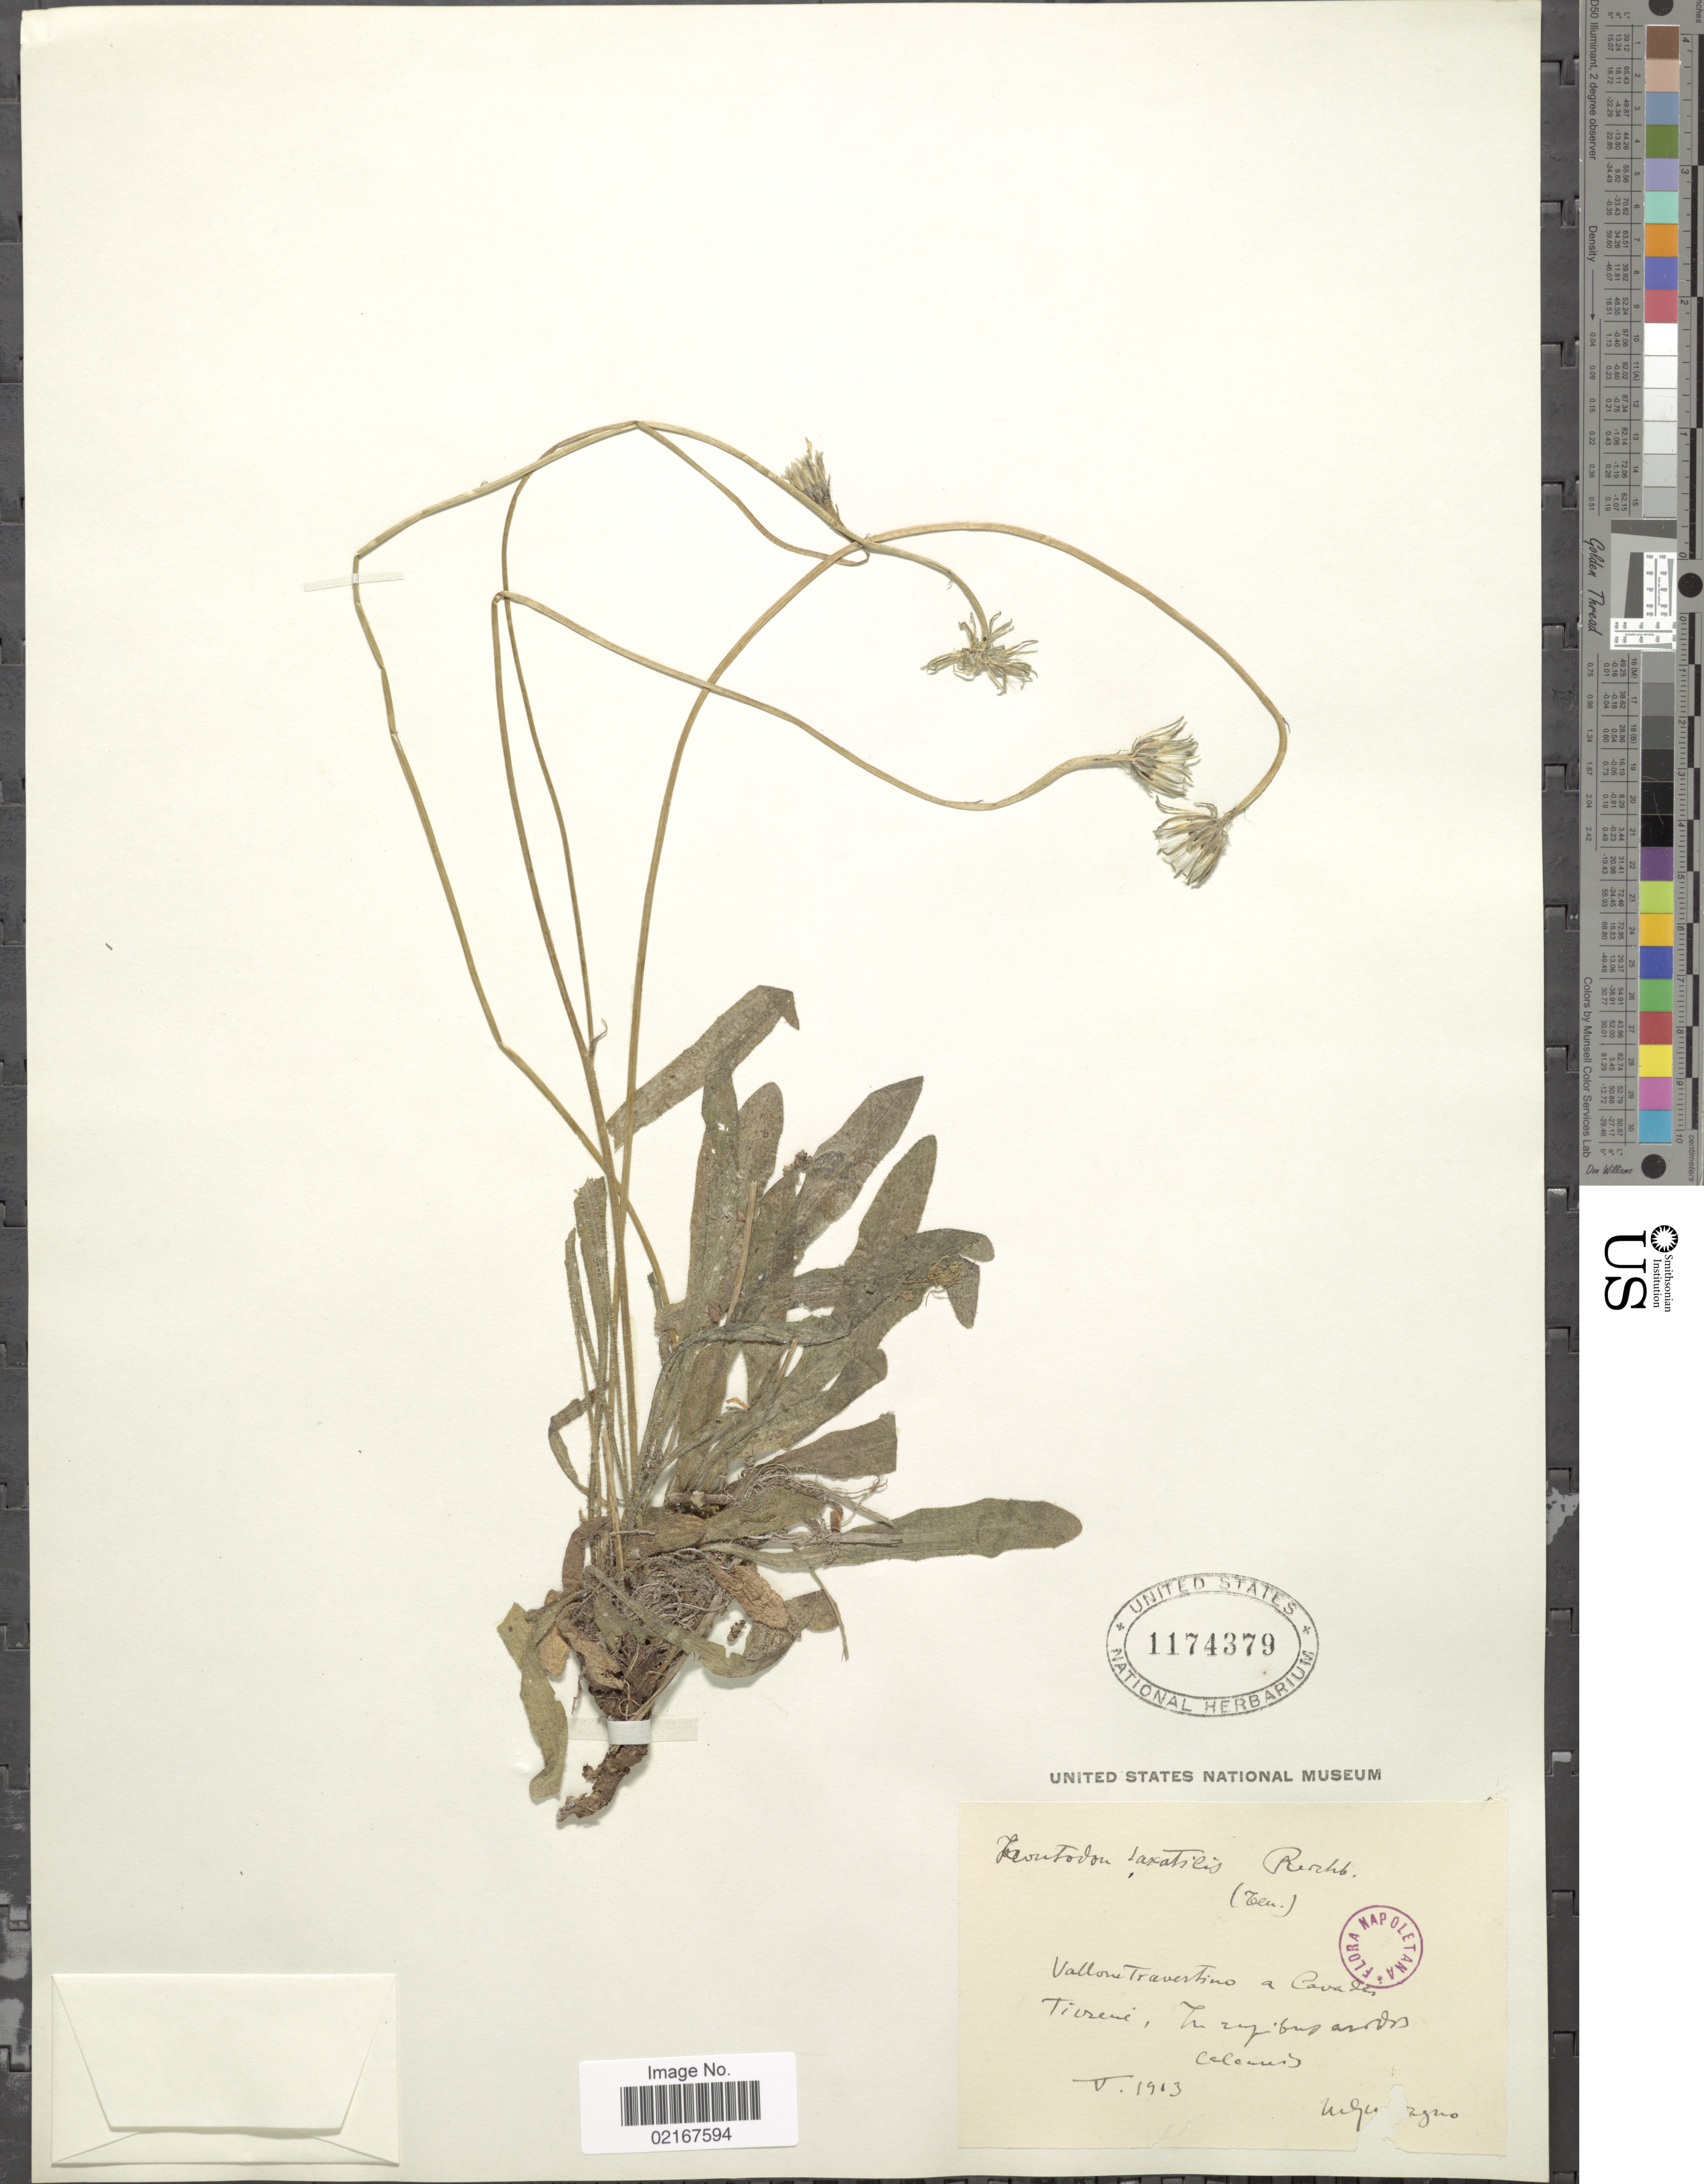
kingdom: Plantae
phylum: Tracheophyta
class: Magnoliopsida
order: Asterales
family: Asteraceae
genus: Leontodon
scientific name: Leontodon saxatilis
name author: Lam.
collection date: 1913-05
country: Italy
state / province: Campania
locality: Vallone Travestino a Cavadas, Tivreni [interpreted]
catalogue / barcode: US 1174379